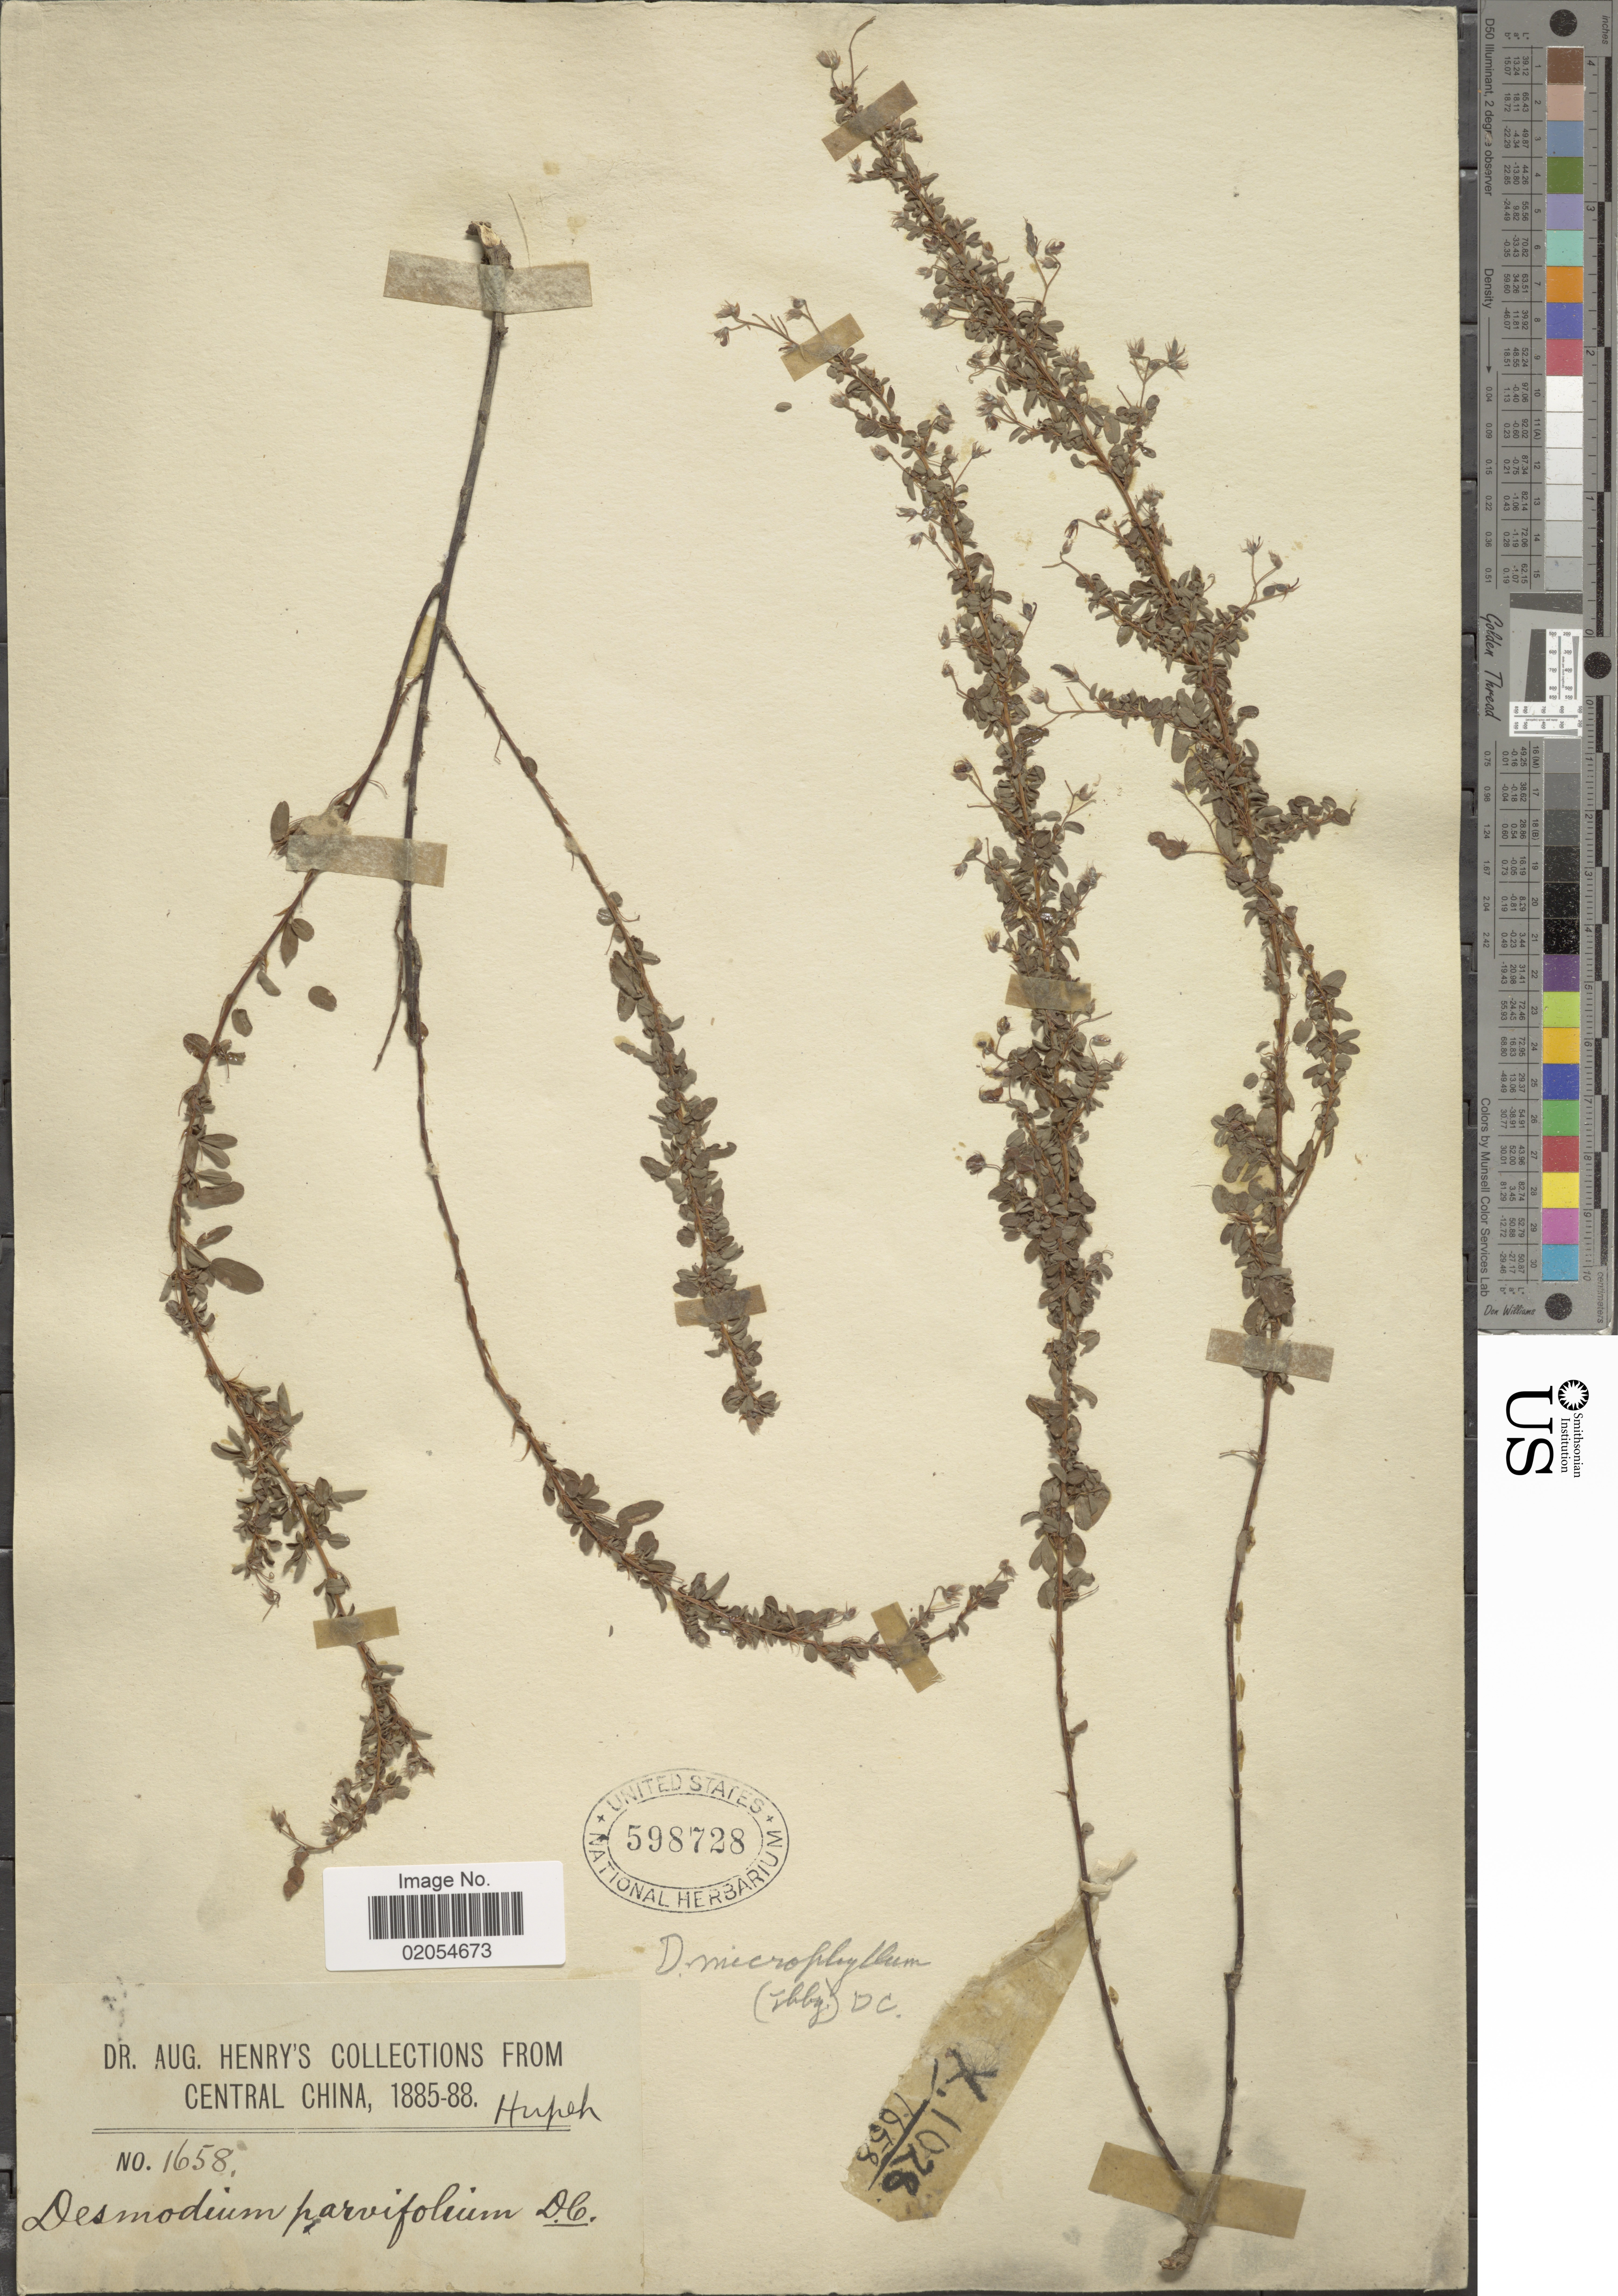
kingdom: Plantae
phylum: Tracheophyta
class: Magnoliopsida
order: Fabales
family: Fabaceae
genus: Leptodesmia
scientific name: Leptodesmia microphylla var. microphylla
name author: (Thunb.) H. Ohashi & K. Ohashi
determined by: Strong, Mark T., (BOT), Smithsonian Institution - National Museum of Natural History (UNITED STATES)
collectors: A. Henry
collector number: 1658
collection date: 1885/1888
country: China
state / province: Hubei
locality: Central China. Hupeh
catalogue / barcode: US 598728